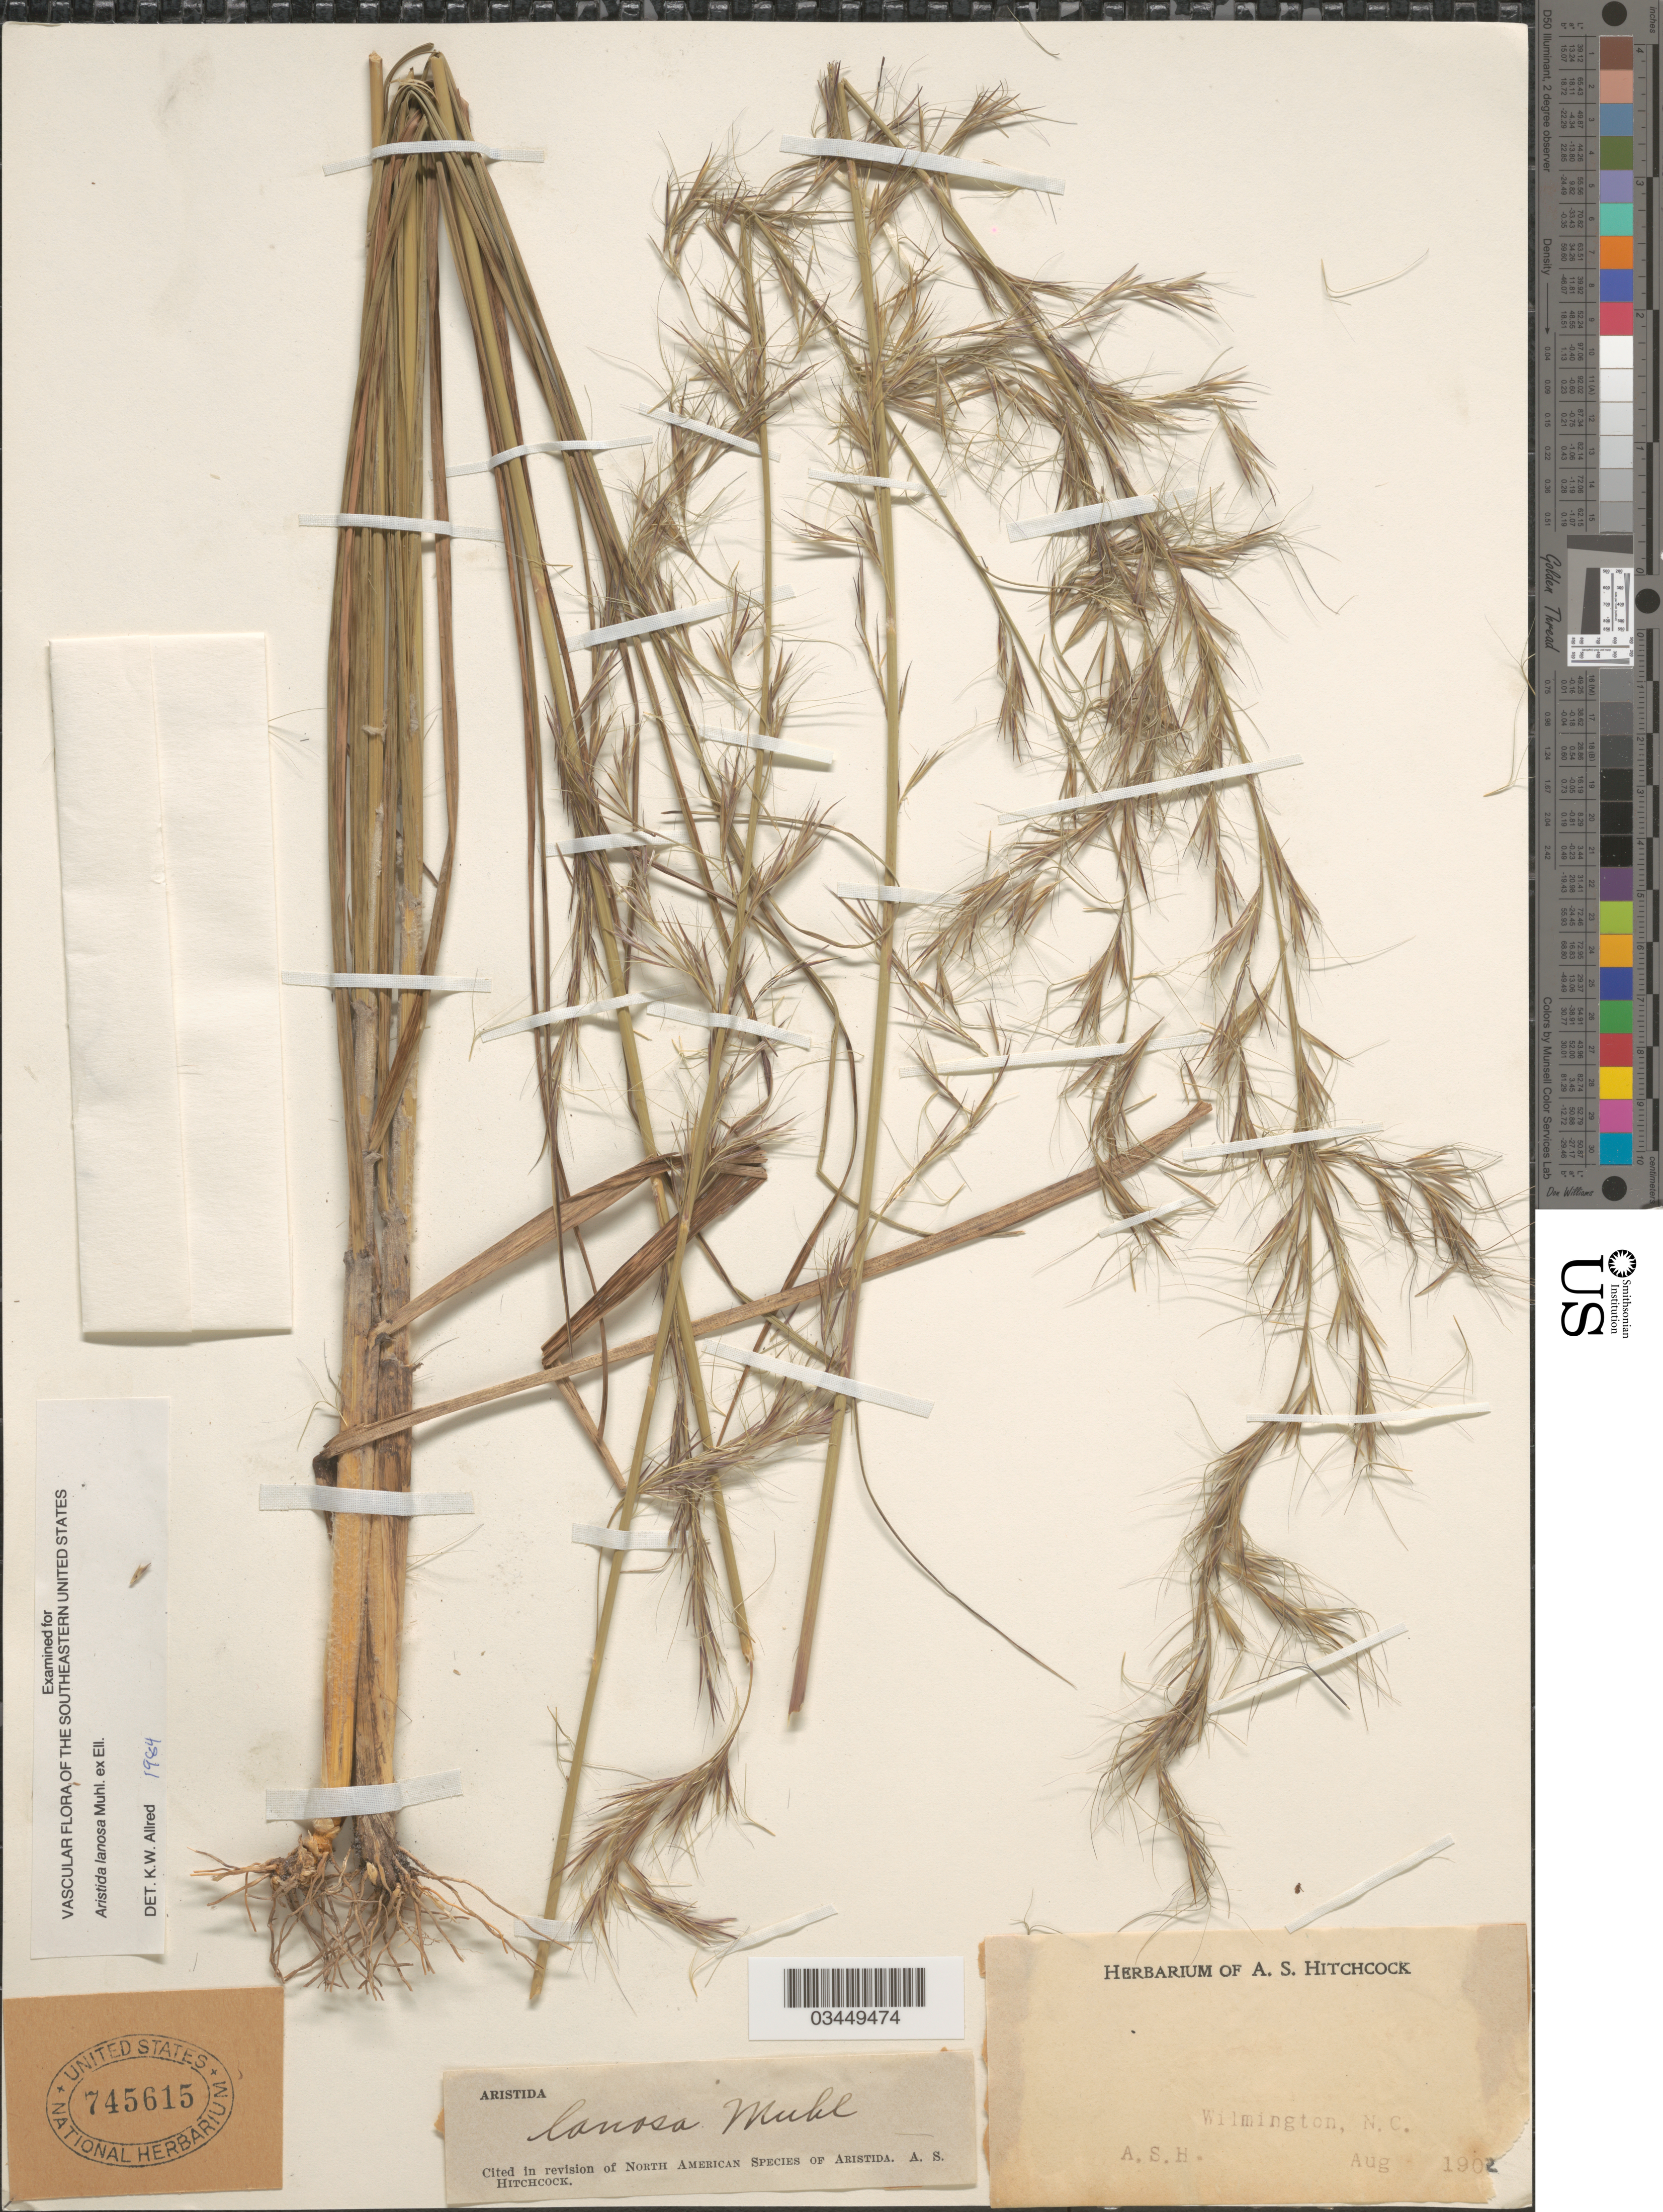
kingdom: Plantae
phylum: Tracheophyta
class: Liliopsida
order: Poales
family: Poaceae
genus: Aristida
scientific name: Aristida lanosa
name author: Muhl.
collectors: A. S. Hitchcock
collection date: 1902-08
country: United States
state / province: North Carolina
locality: Wilmington.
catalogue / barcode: US 745615